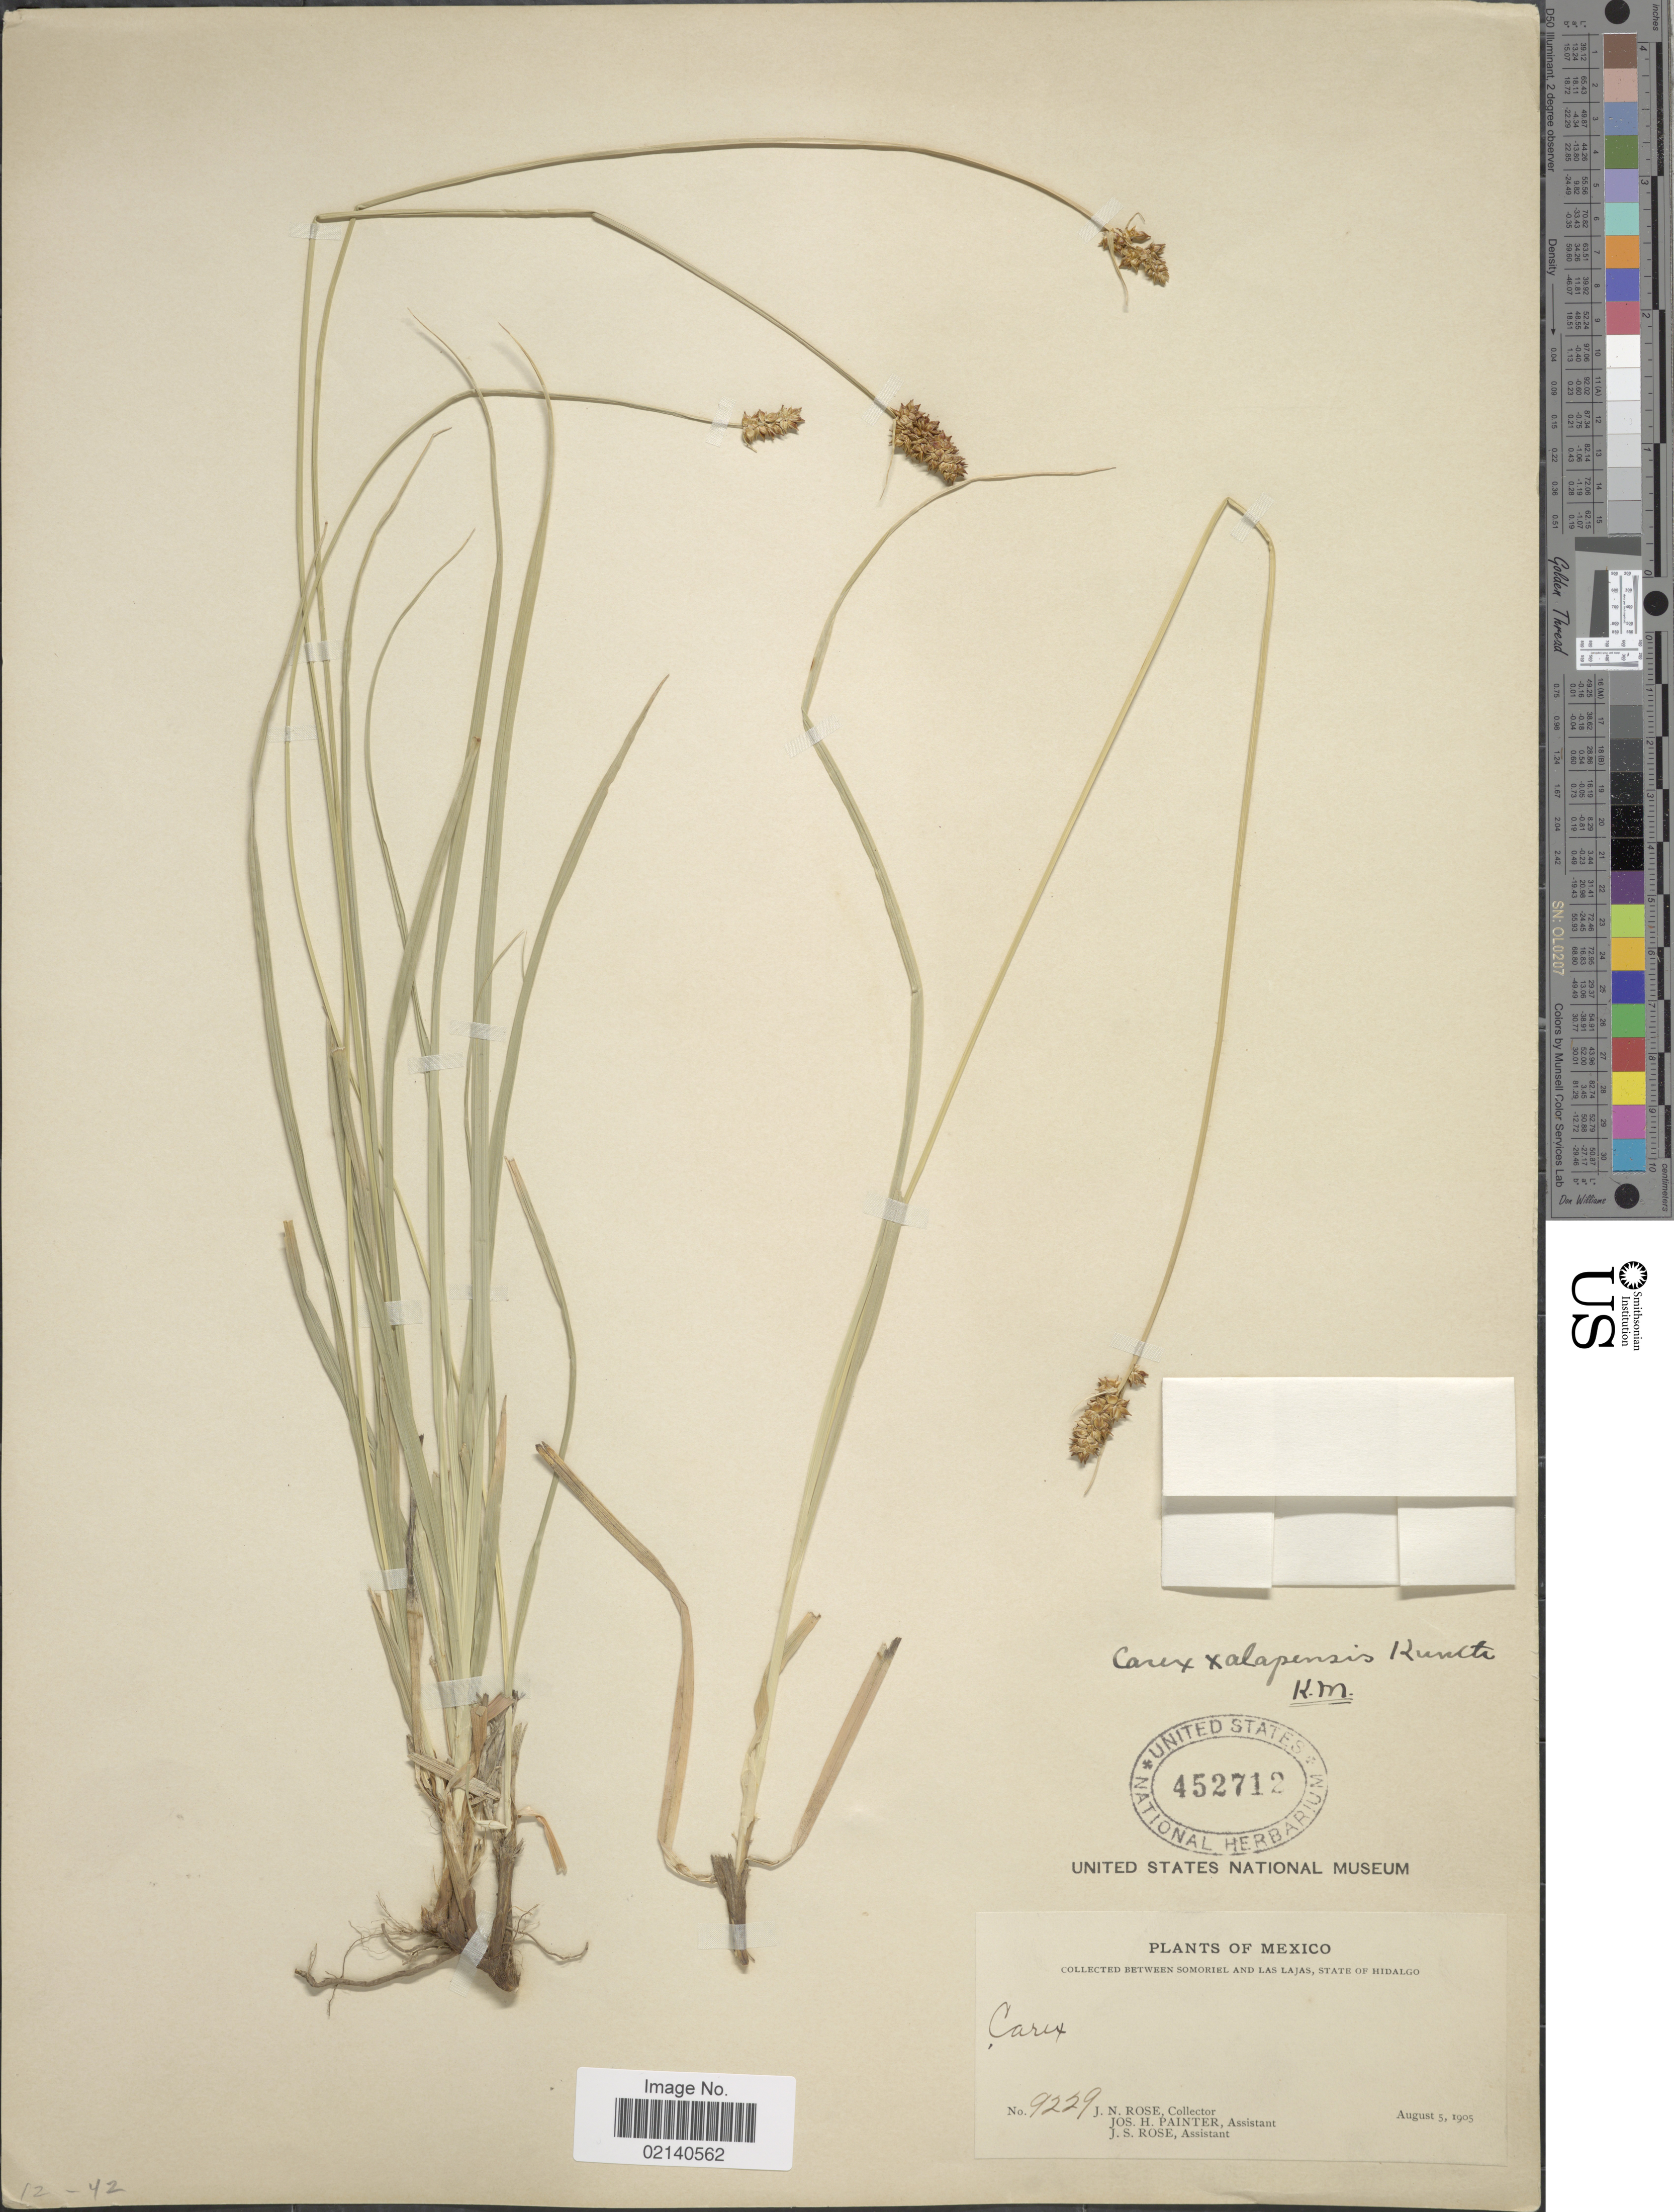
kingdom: Plantae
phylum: Tracheophyta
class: Liliopsida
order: Poales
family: Cyperaceae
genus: Carex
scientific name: Carex xalapensis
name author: Kunth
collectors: J. N. Rose, J. H. Painter & J. S. Rose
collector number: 9229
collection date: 1905-08-05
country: Mexico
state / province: Hidalgo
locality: Between Somoriel and Las Lajas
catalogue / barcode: US 452712